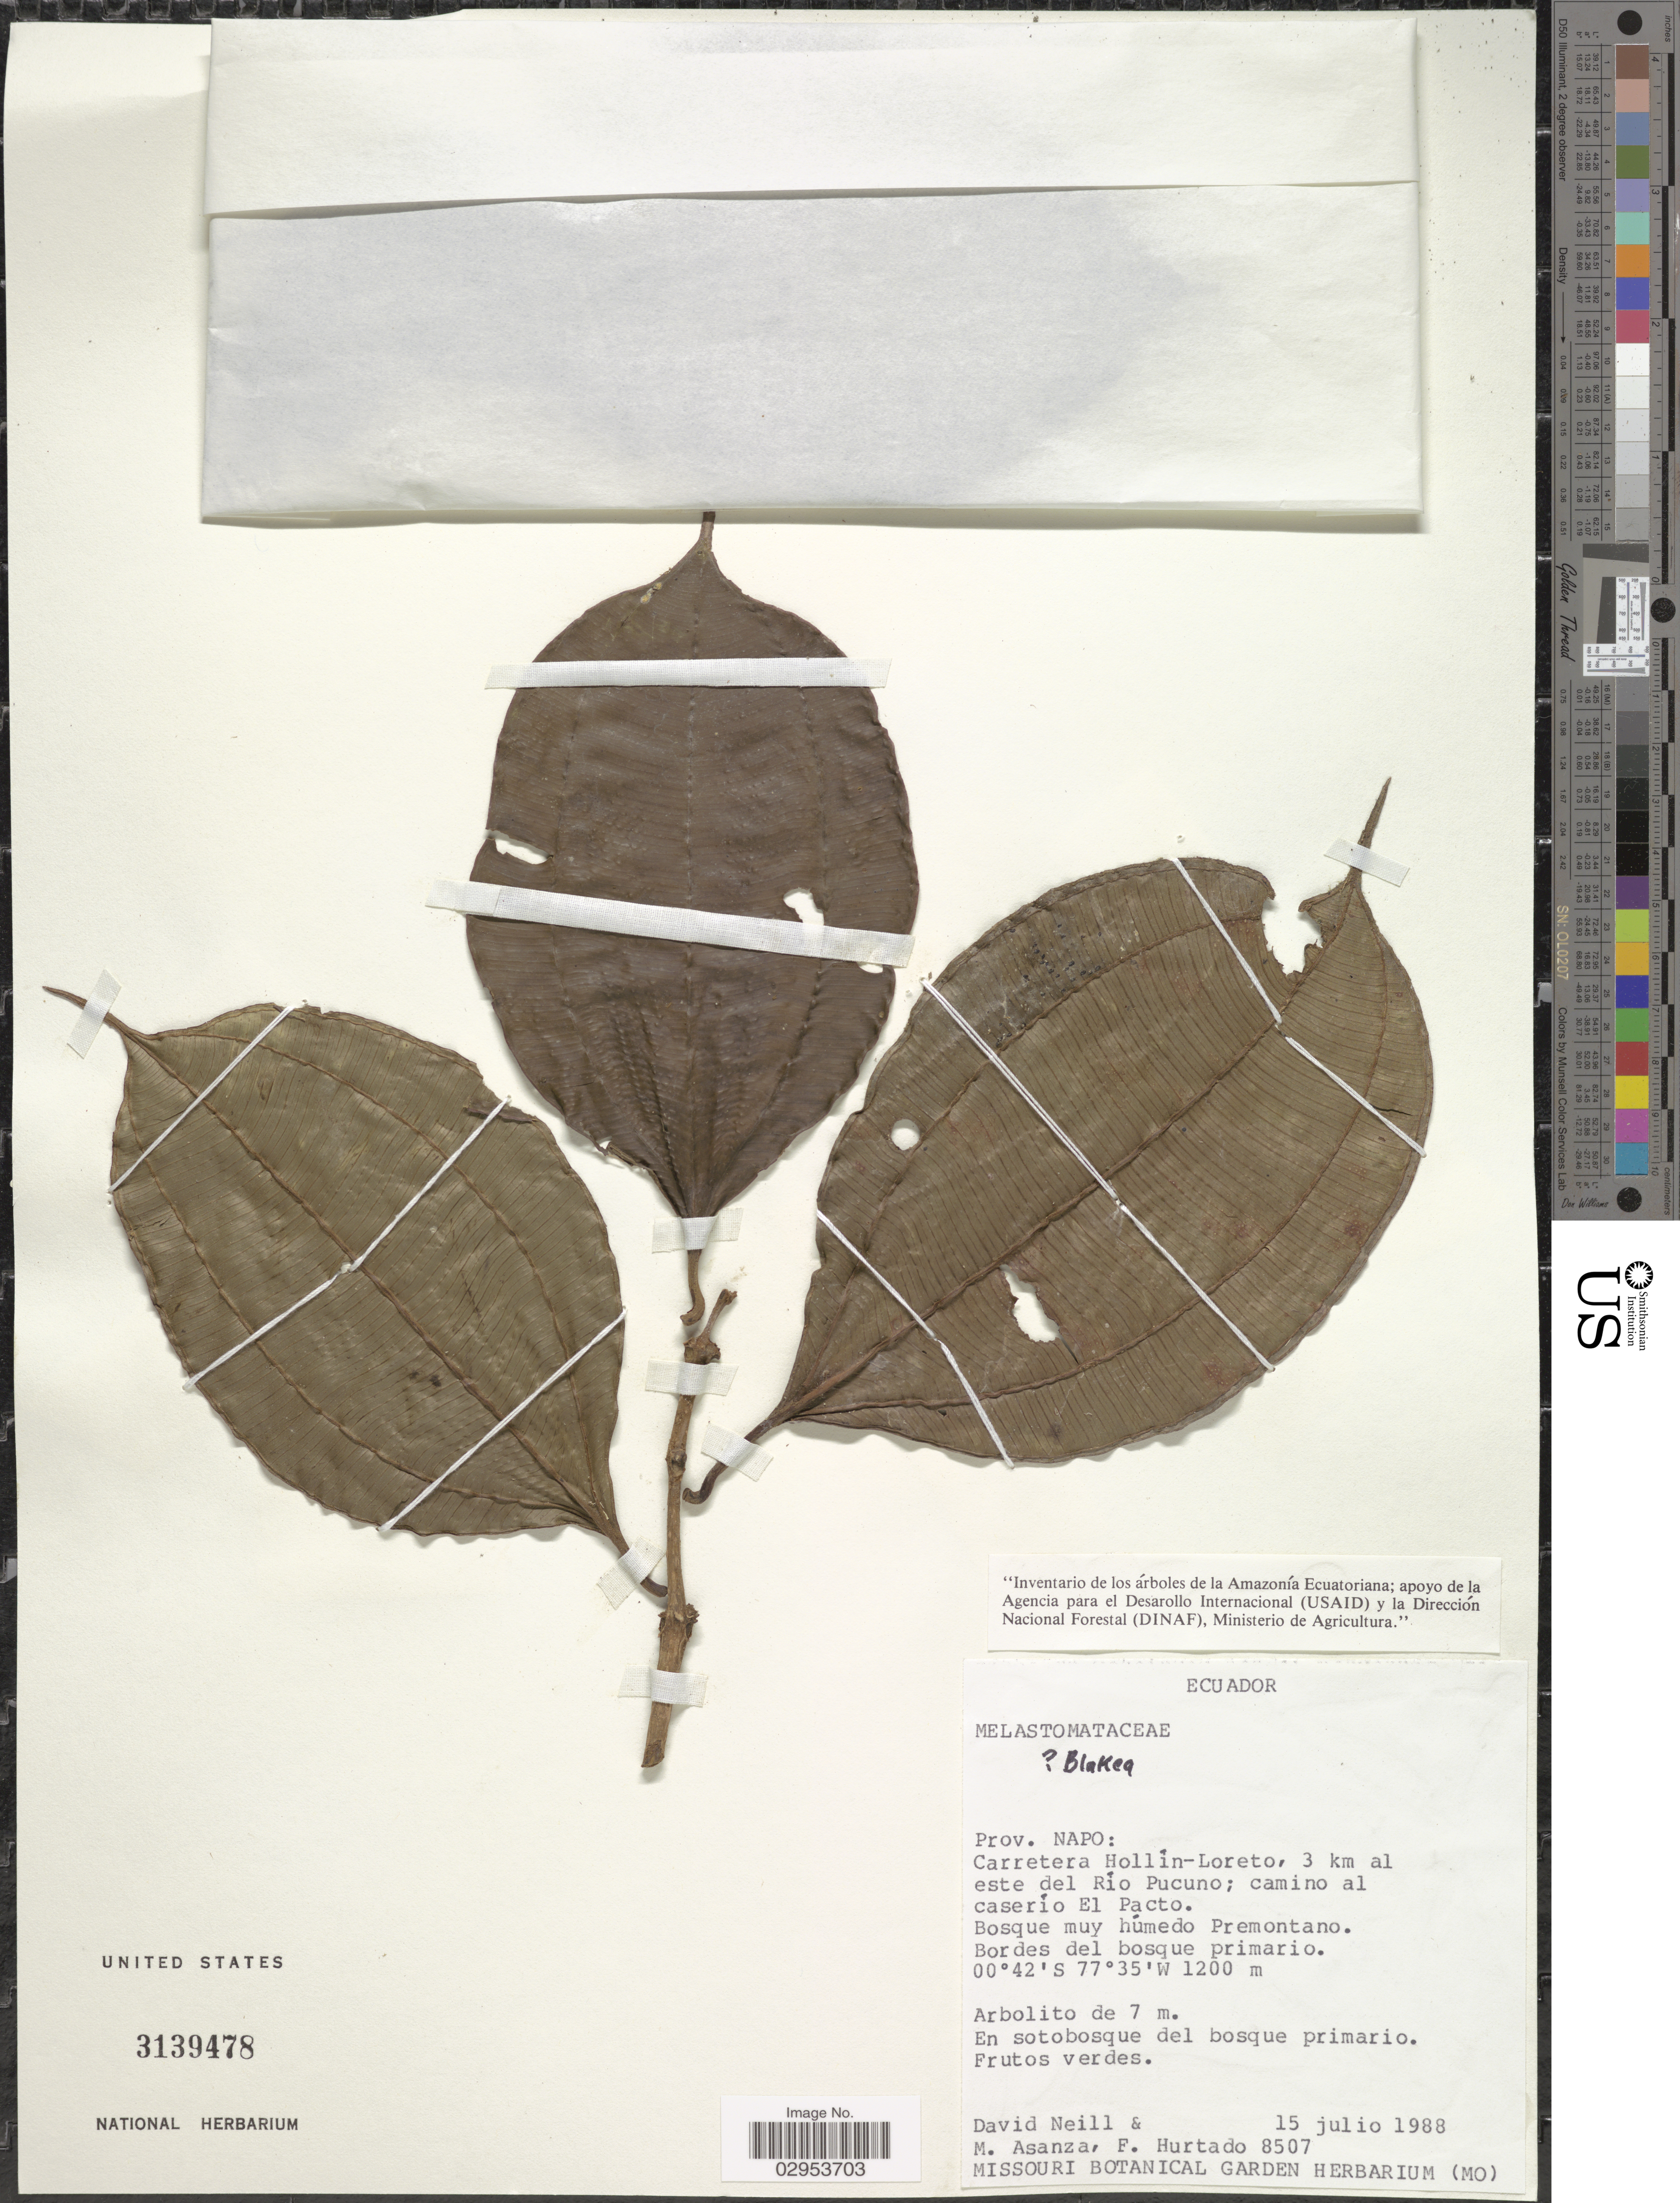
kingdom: Plantae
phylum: Tracheophyta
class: Magnoliopsida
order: Myrtales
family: Melastomataceae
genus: Blakea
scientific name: Blakea sp.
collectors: D. Neill, M. Asanza & F. Hurtado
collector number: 8507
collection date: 1988-07-15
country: Ecuador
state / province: Napo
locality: Carretera Hollín-Loreto, 3 km al este de Río Pucuno; camino al caserio El Pacto.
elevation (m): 1200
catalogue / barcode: US 3139478